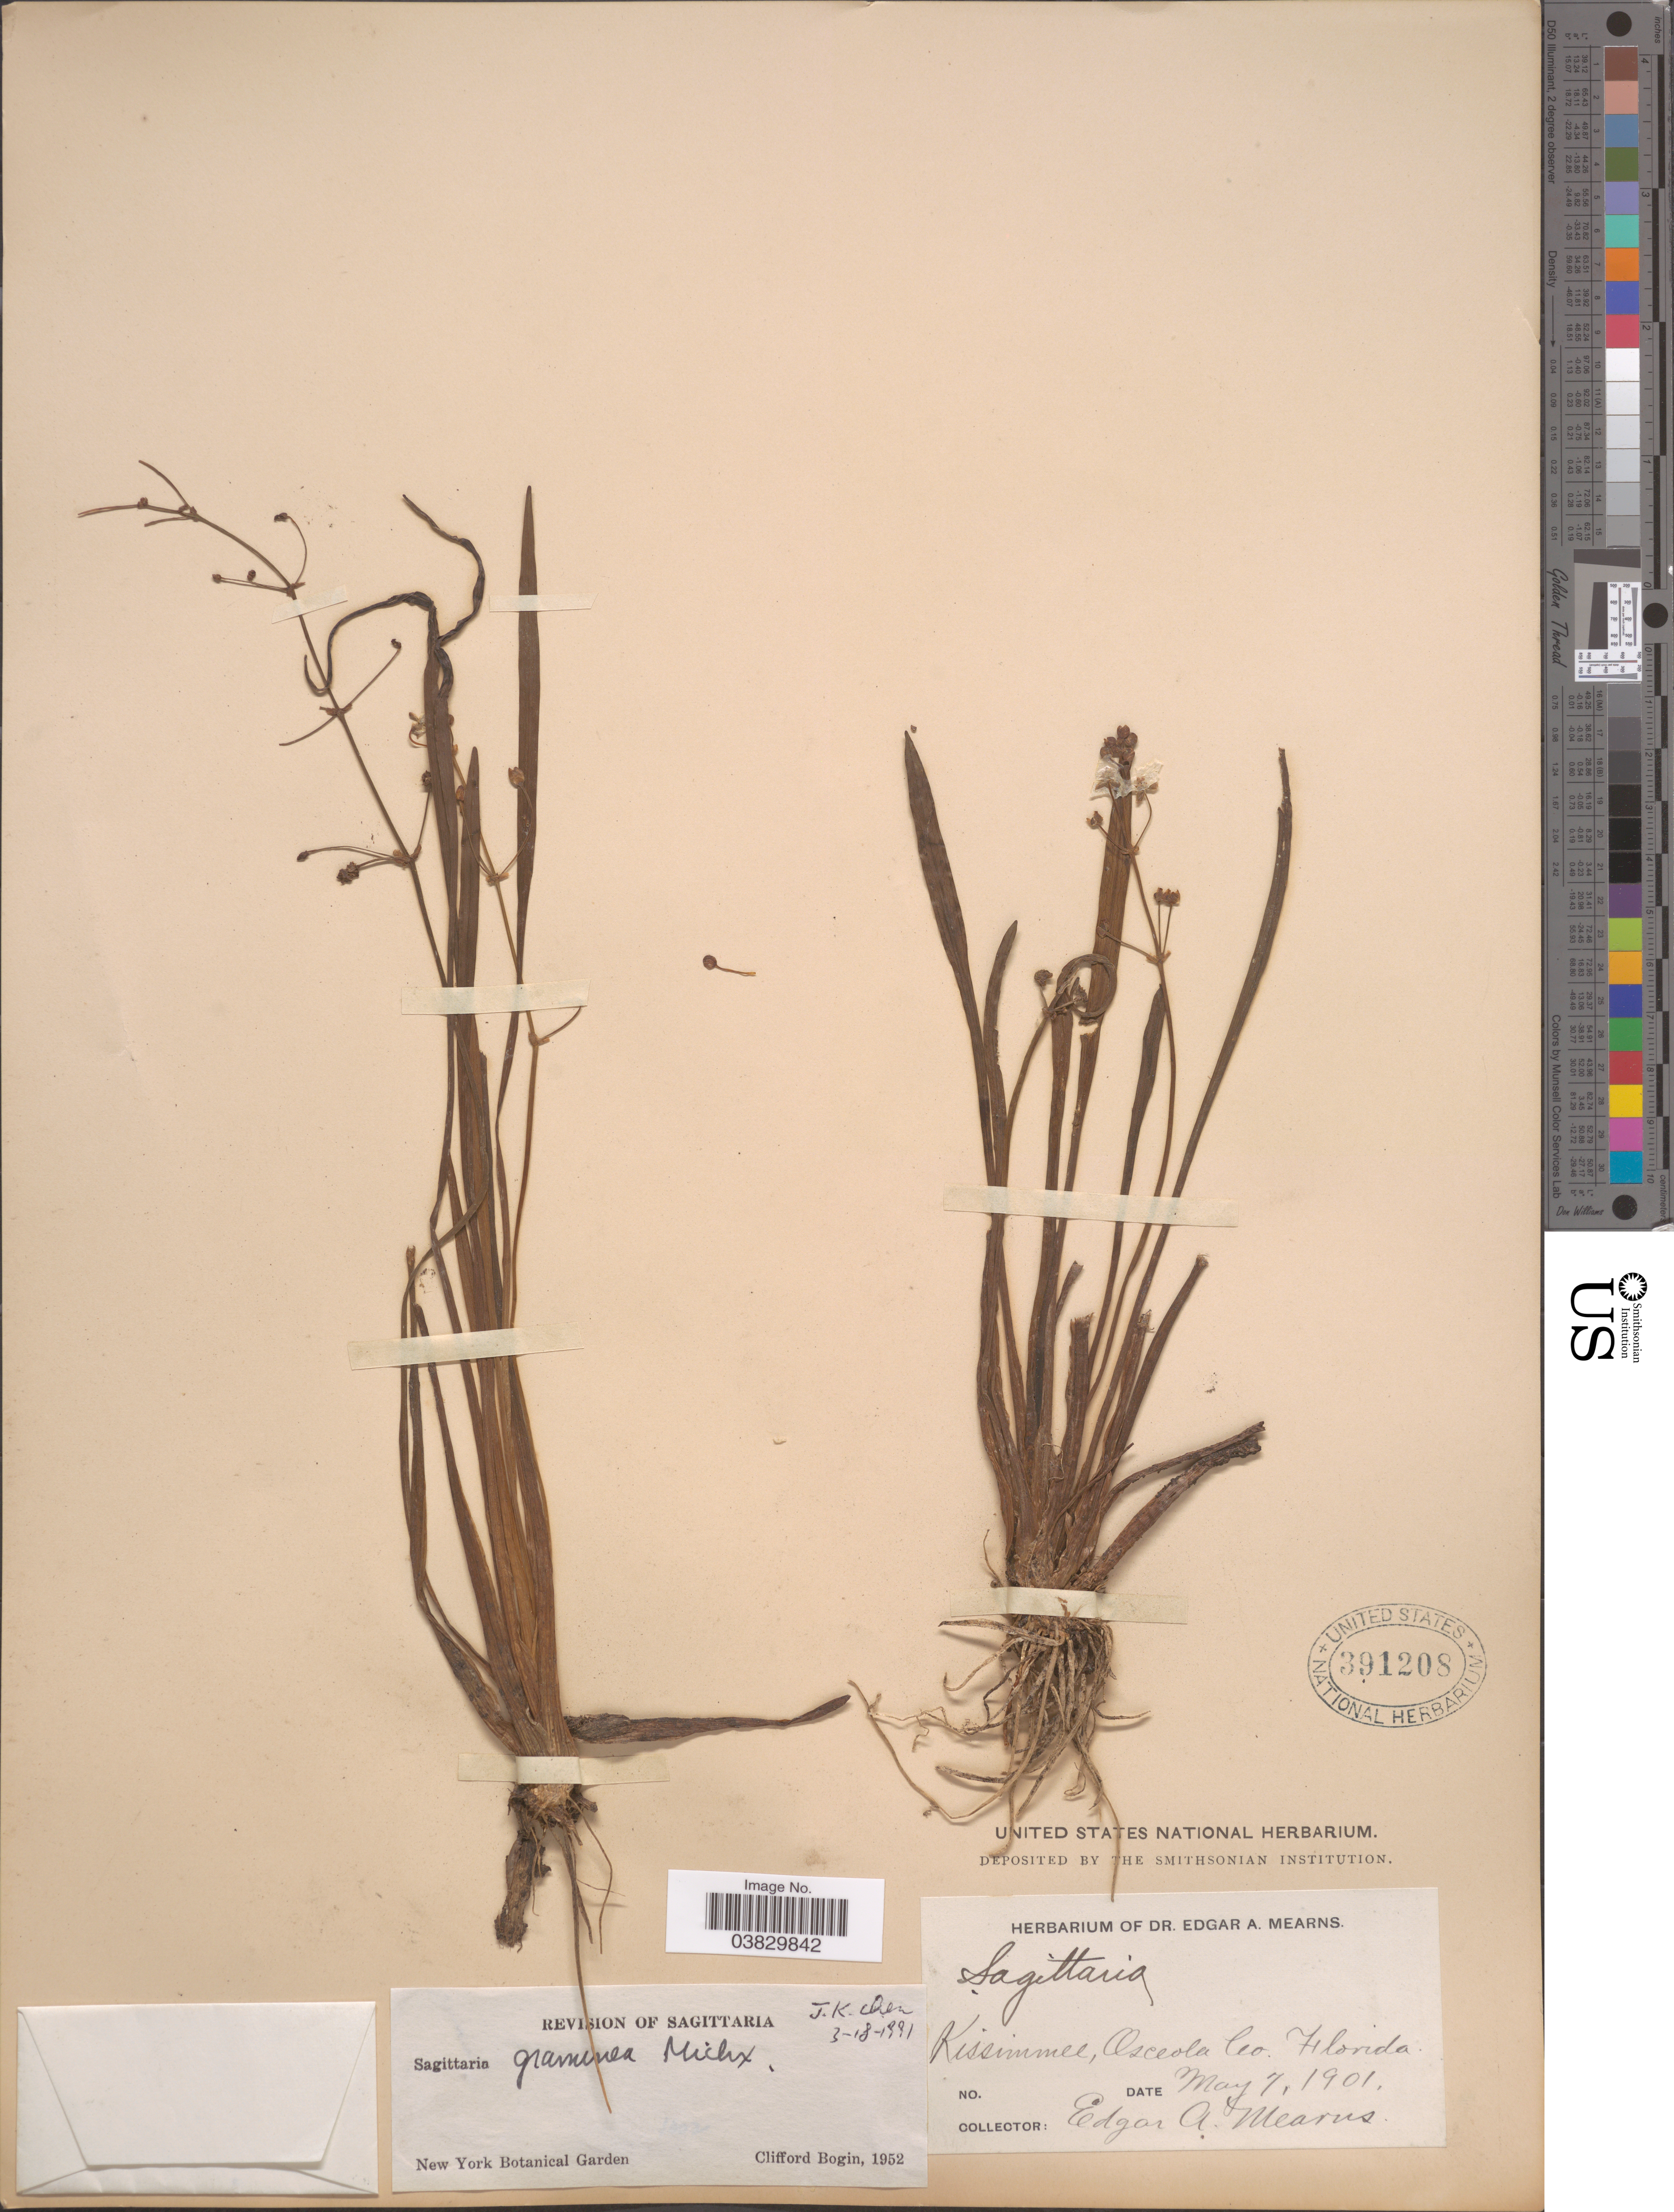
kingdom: Plantae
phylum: Tracheophyta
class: Liliopsida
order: Alismatales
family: Alismataceae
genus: Sagittaria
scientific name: Sagittaria graminea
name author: Michx.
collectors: E. A. Mearns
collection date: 1901-05-07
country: United States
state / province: Florida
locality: Kissimmel, Ascola Co.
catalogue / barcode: US 391208